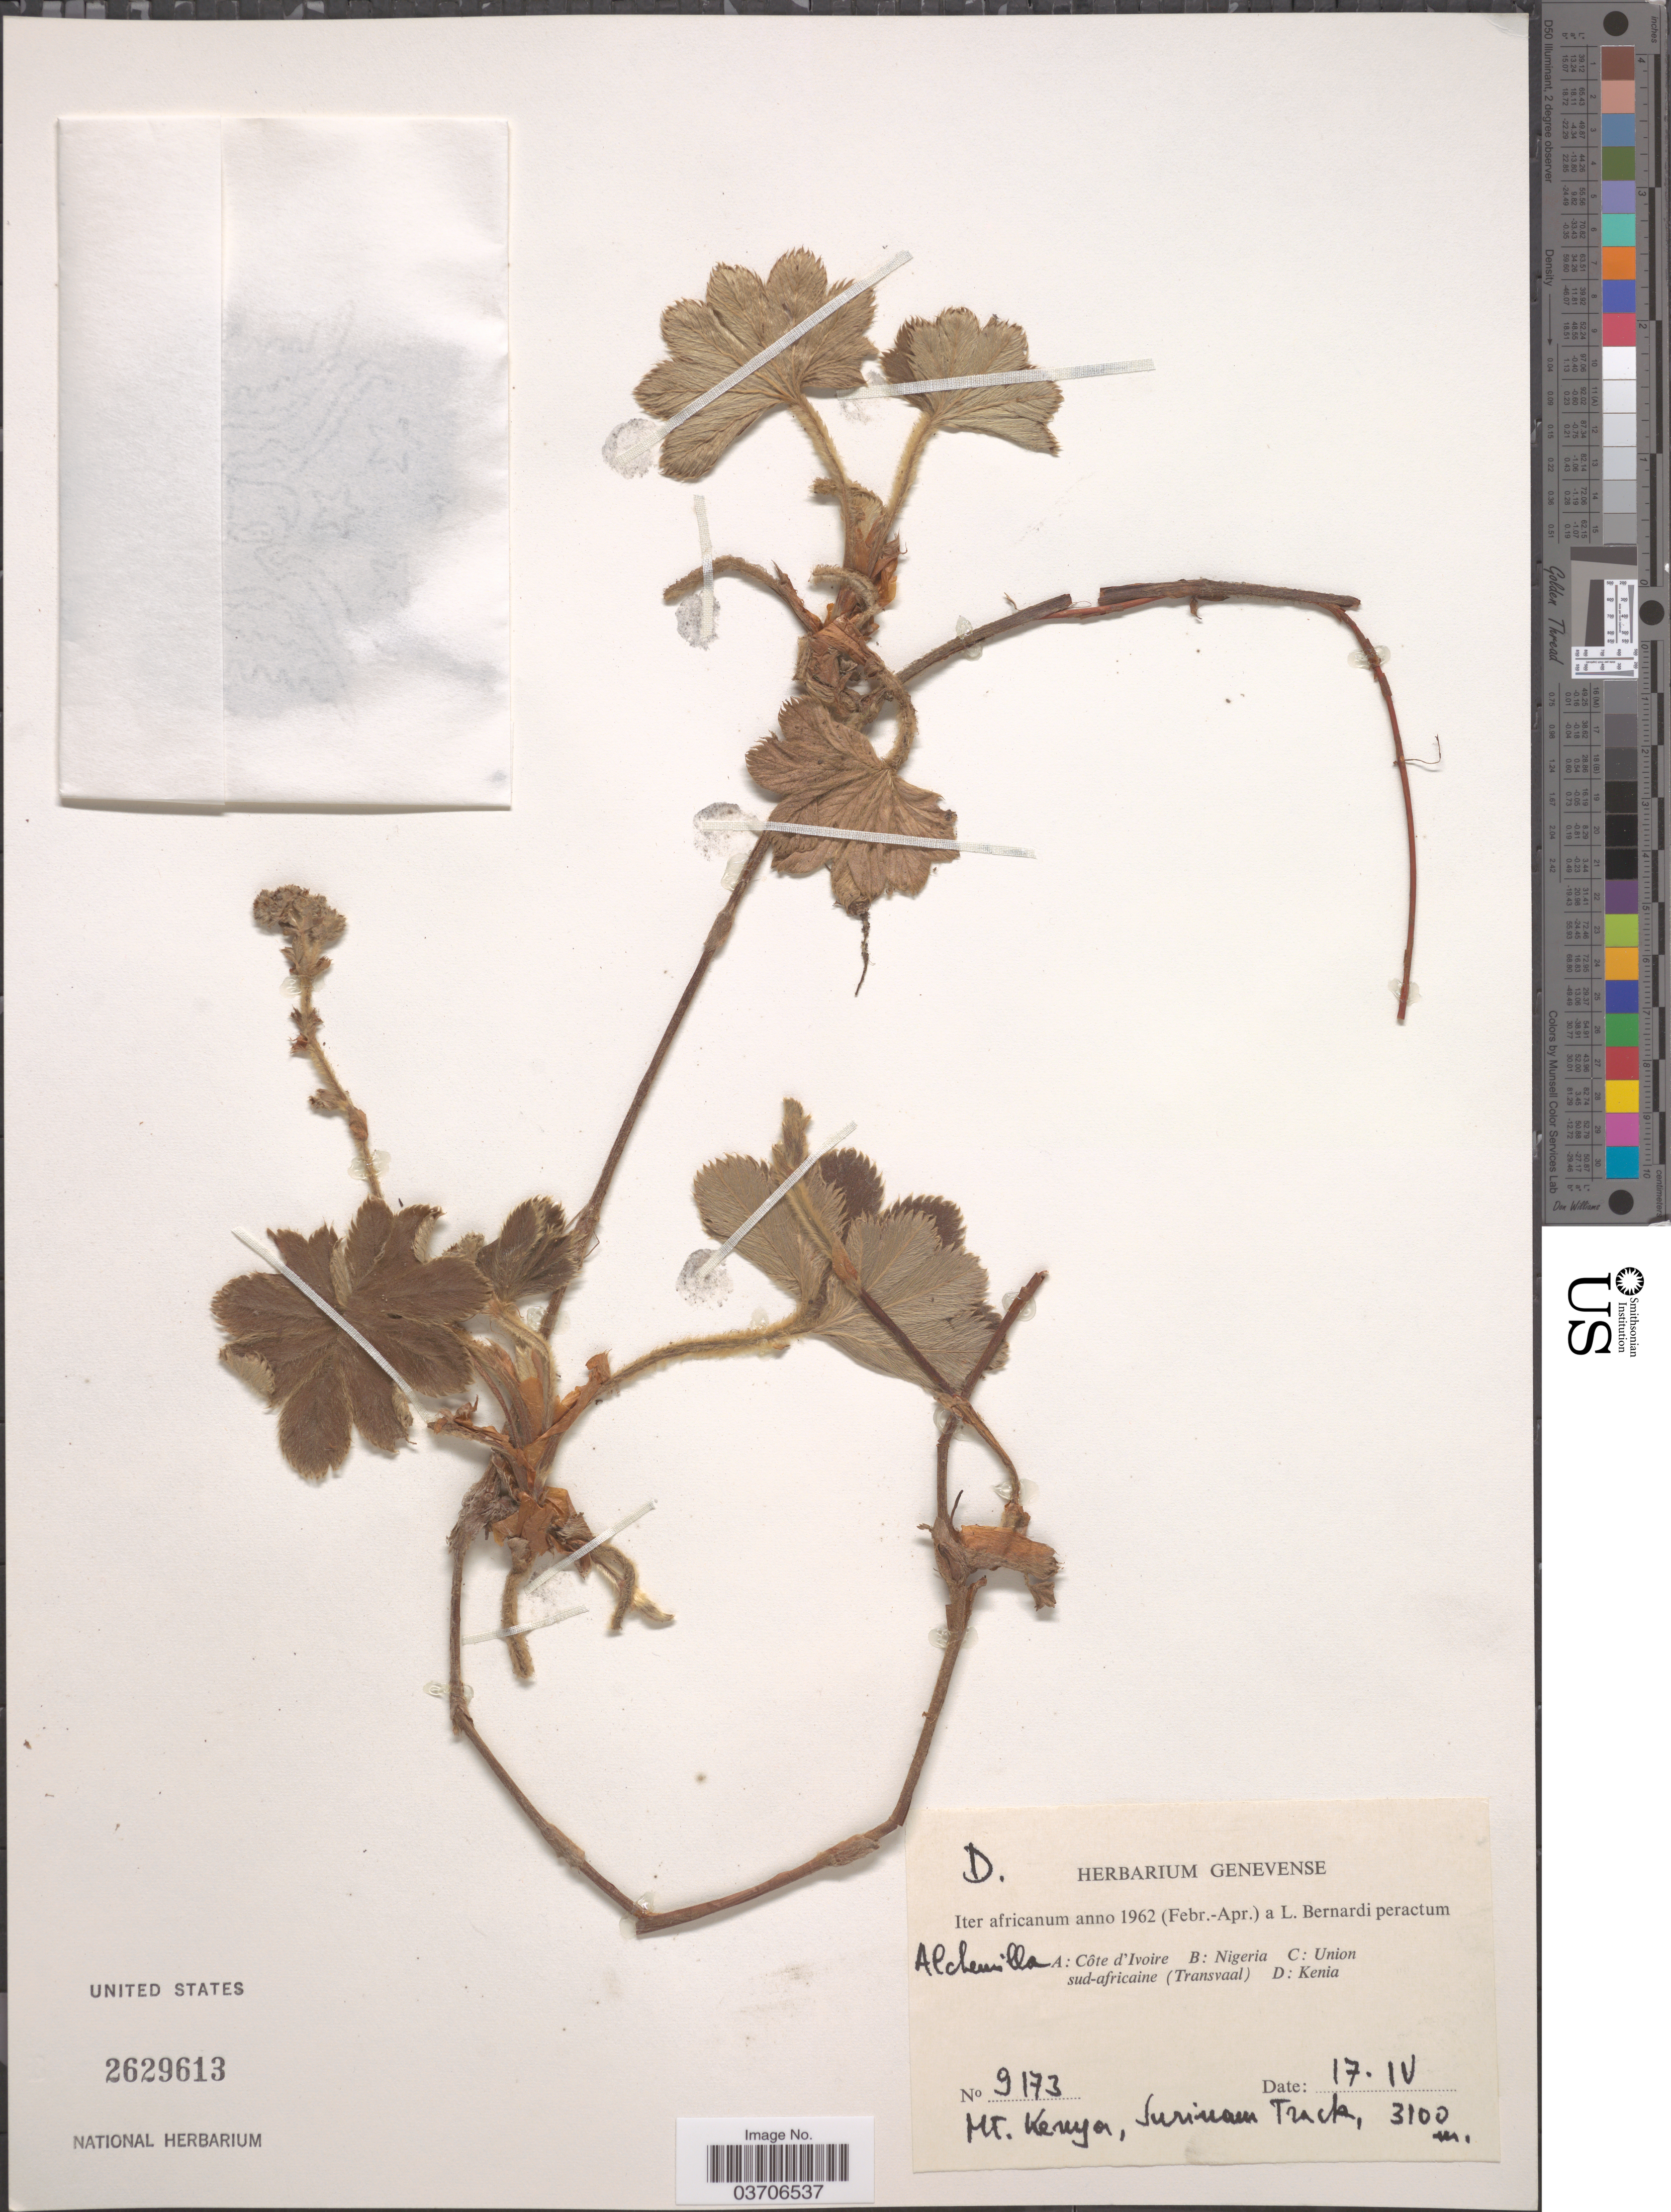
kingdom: Plantae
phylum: Tracheophyta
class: Magnoliopsida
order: Rosales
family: Rosaceae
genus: Alchemilla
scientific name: Alchemilla sp.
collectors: L. Bernardi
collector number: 9173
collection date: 1962-04-17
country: Kenya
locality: Iter africanum. Mt. Kenya, Surinam Track.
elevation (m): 3100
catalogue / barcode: US 2629613